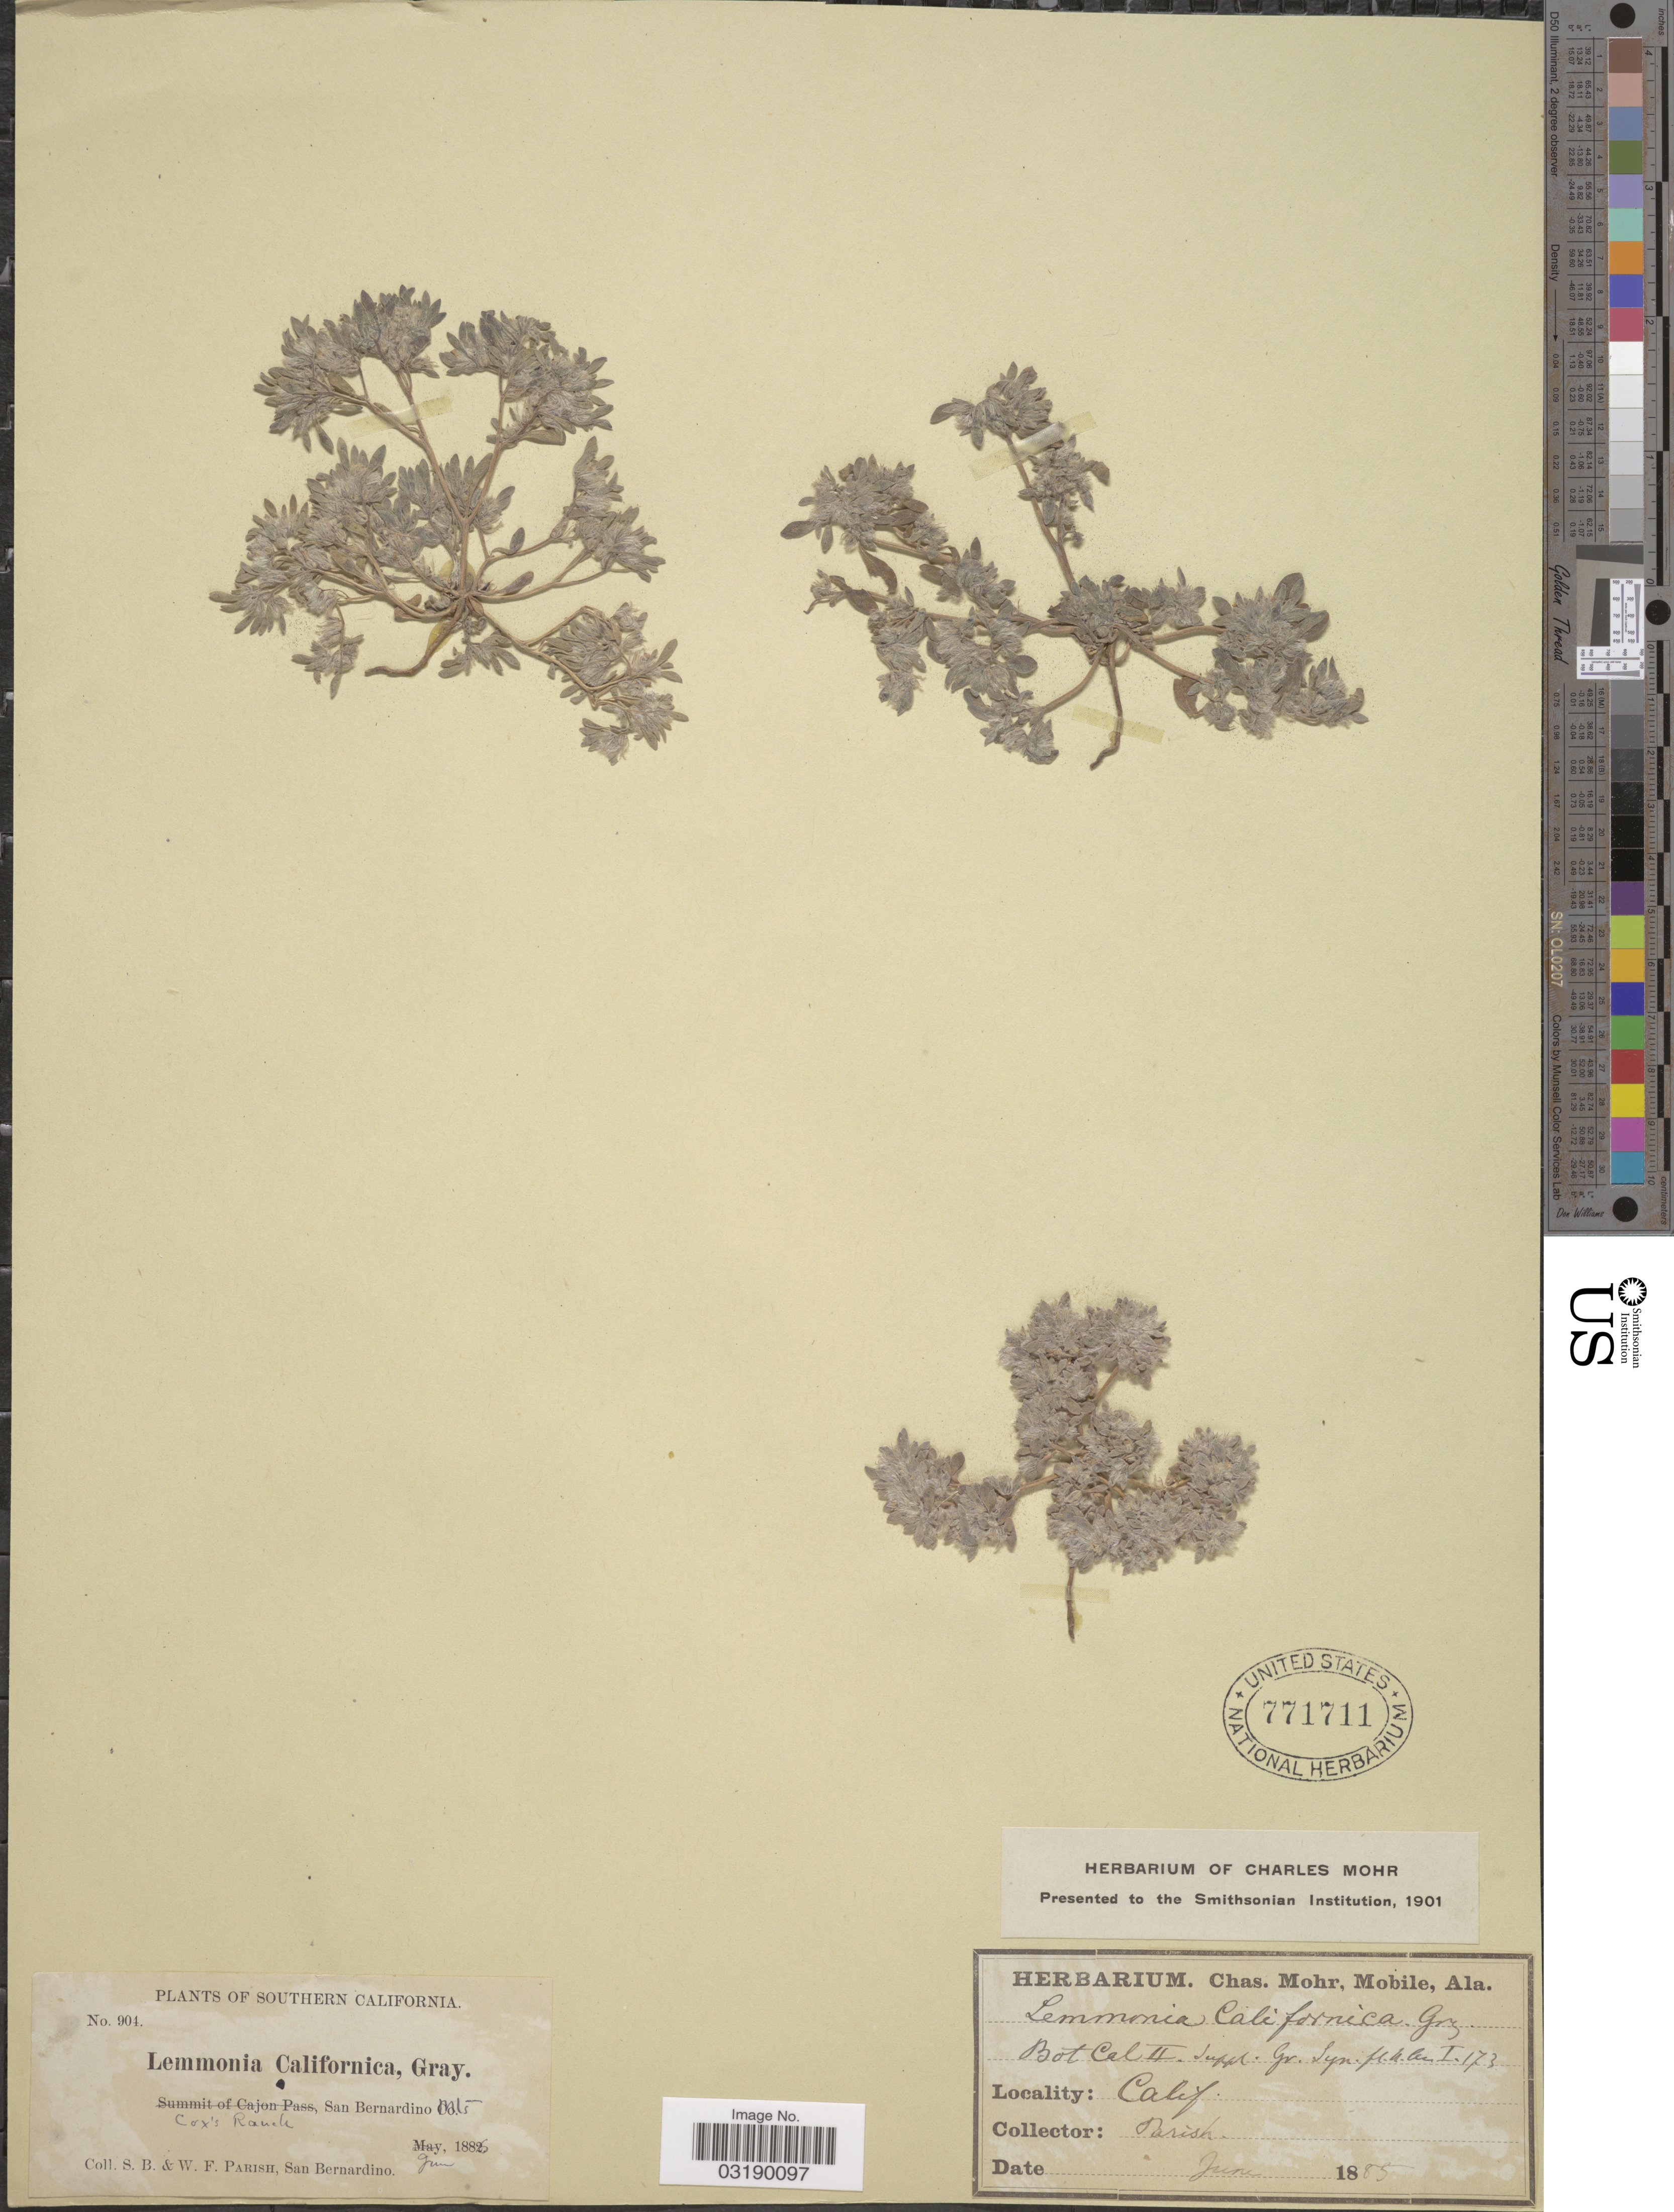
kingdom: Plantae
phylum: Tracheophyta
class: Magnoliopsida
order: Boraginales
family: Namaceae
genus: Nama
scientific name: Nama californica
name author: (A. Gray) J.D. Bacon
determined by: Strong, Mark T., (BOT), Smithsonian Institution - National Museum of Natural History (UNITED STATES)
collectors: S. B. Parish & W. F. Parish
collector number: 904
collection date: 1885-06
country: United States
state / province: California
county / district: San Bernardino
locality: Southern California. Cox's Ranch, San Bernardino Mts.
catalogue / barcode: US 771711